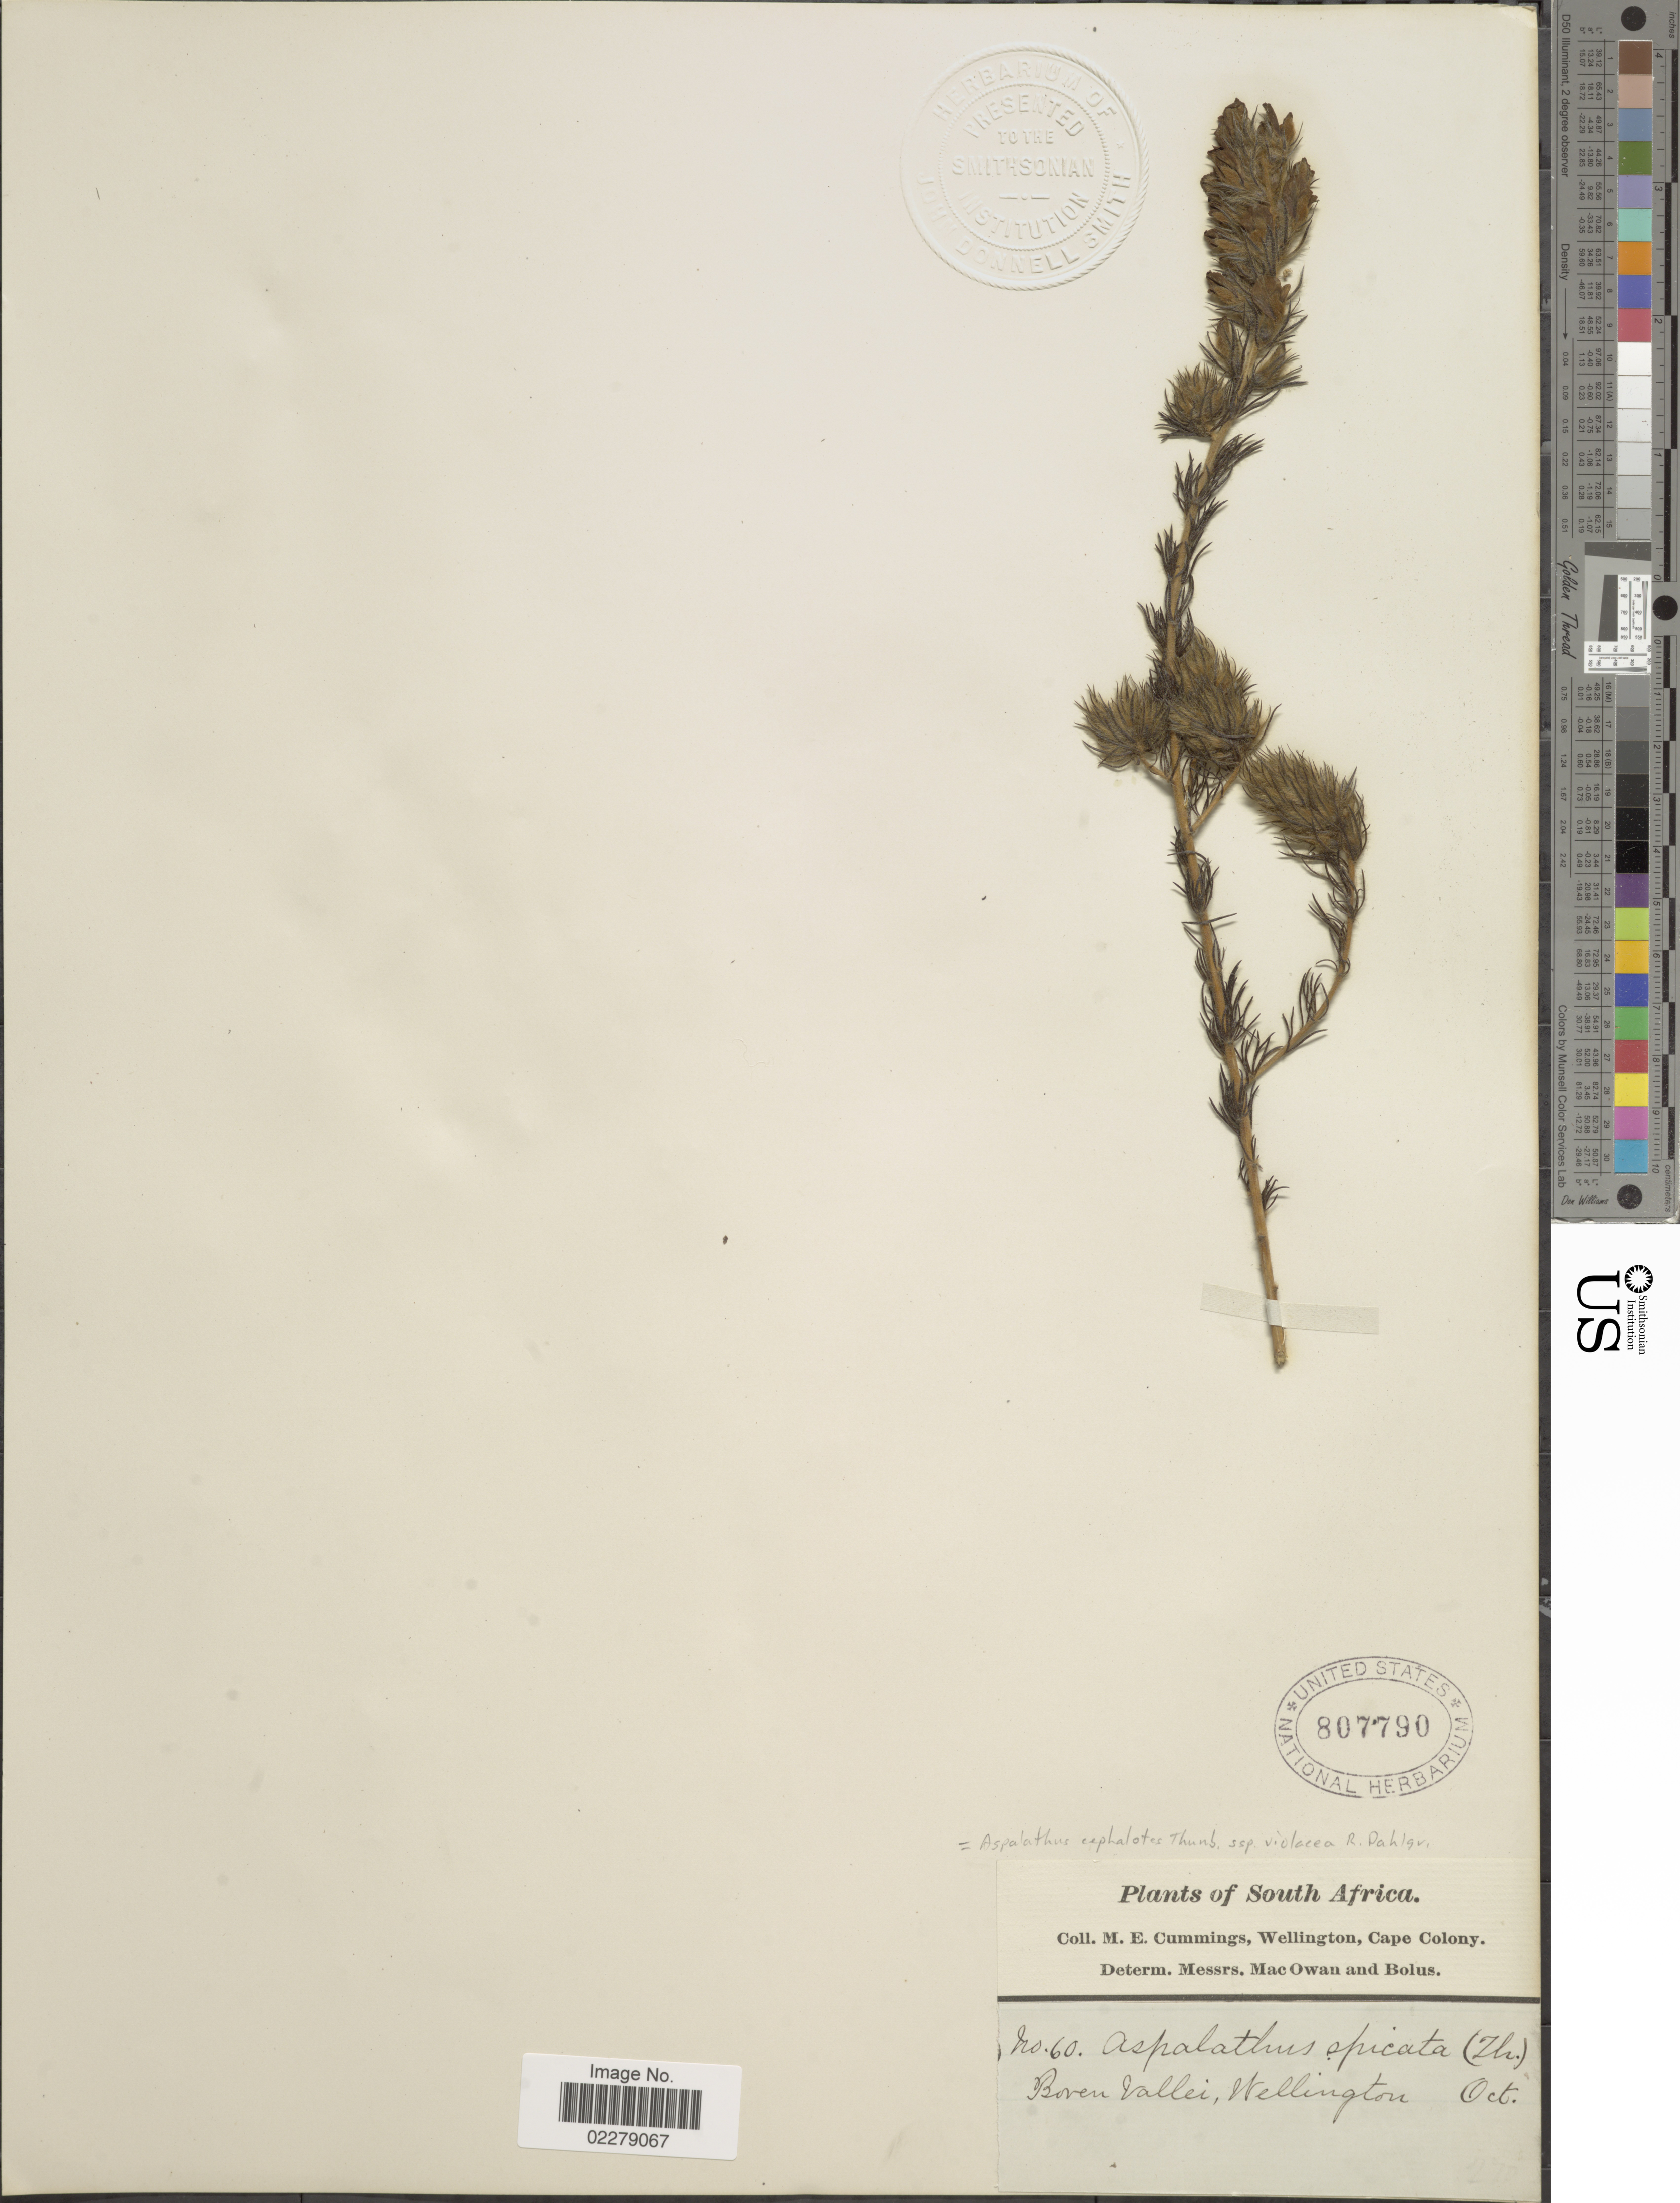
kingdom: Plantae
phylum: Tracheophyta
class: Magnoliopsida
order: Fabales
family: Fabaceae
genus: Aspalathus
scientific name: Aspalathus cephalotes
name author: Thunb.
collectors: M. E. Cummings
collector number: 60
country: South Africa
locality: Boven Vallei, Wellington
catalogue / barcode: US 807790